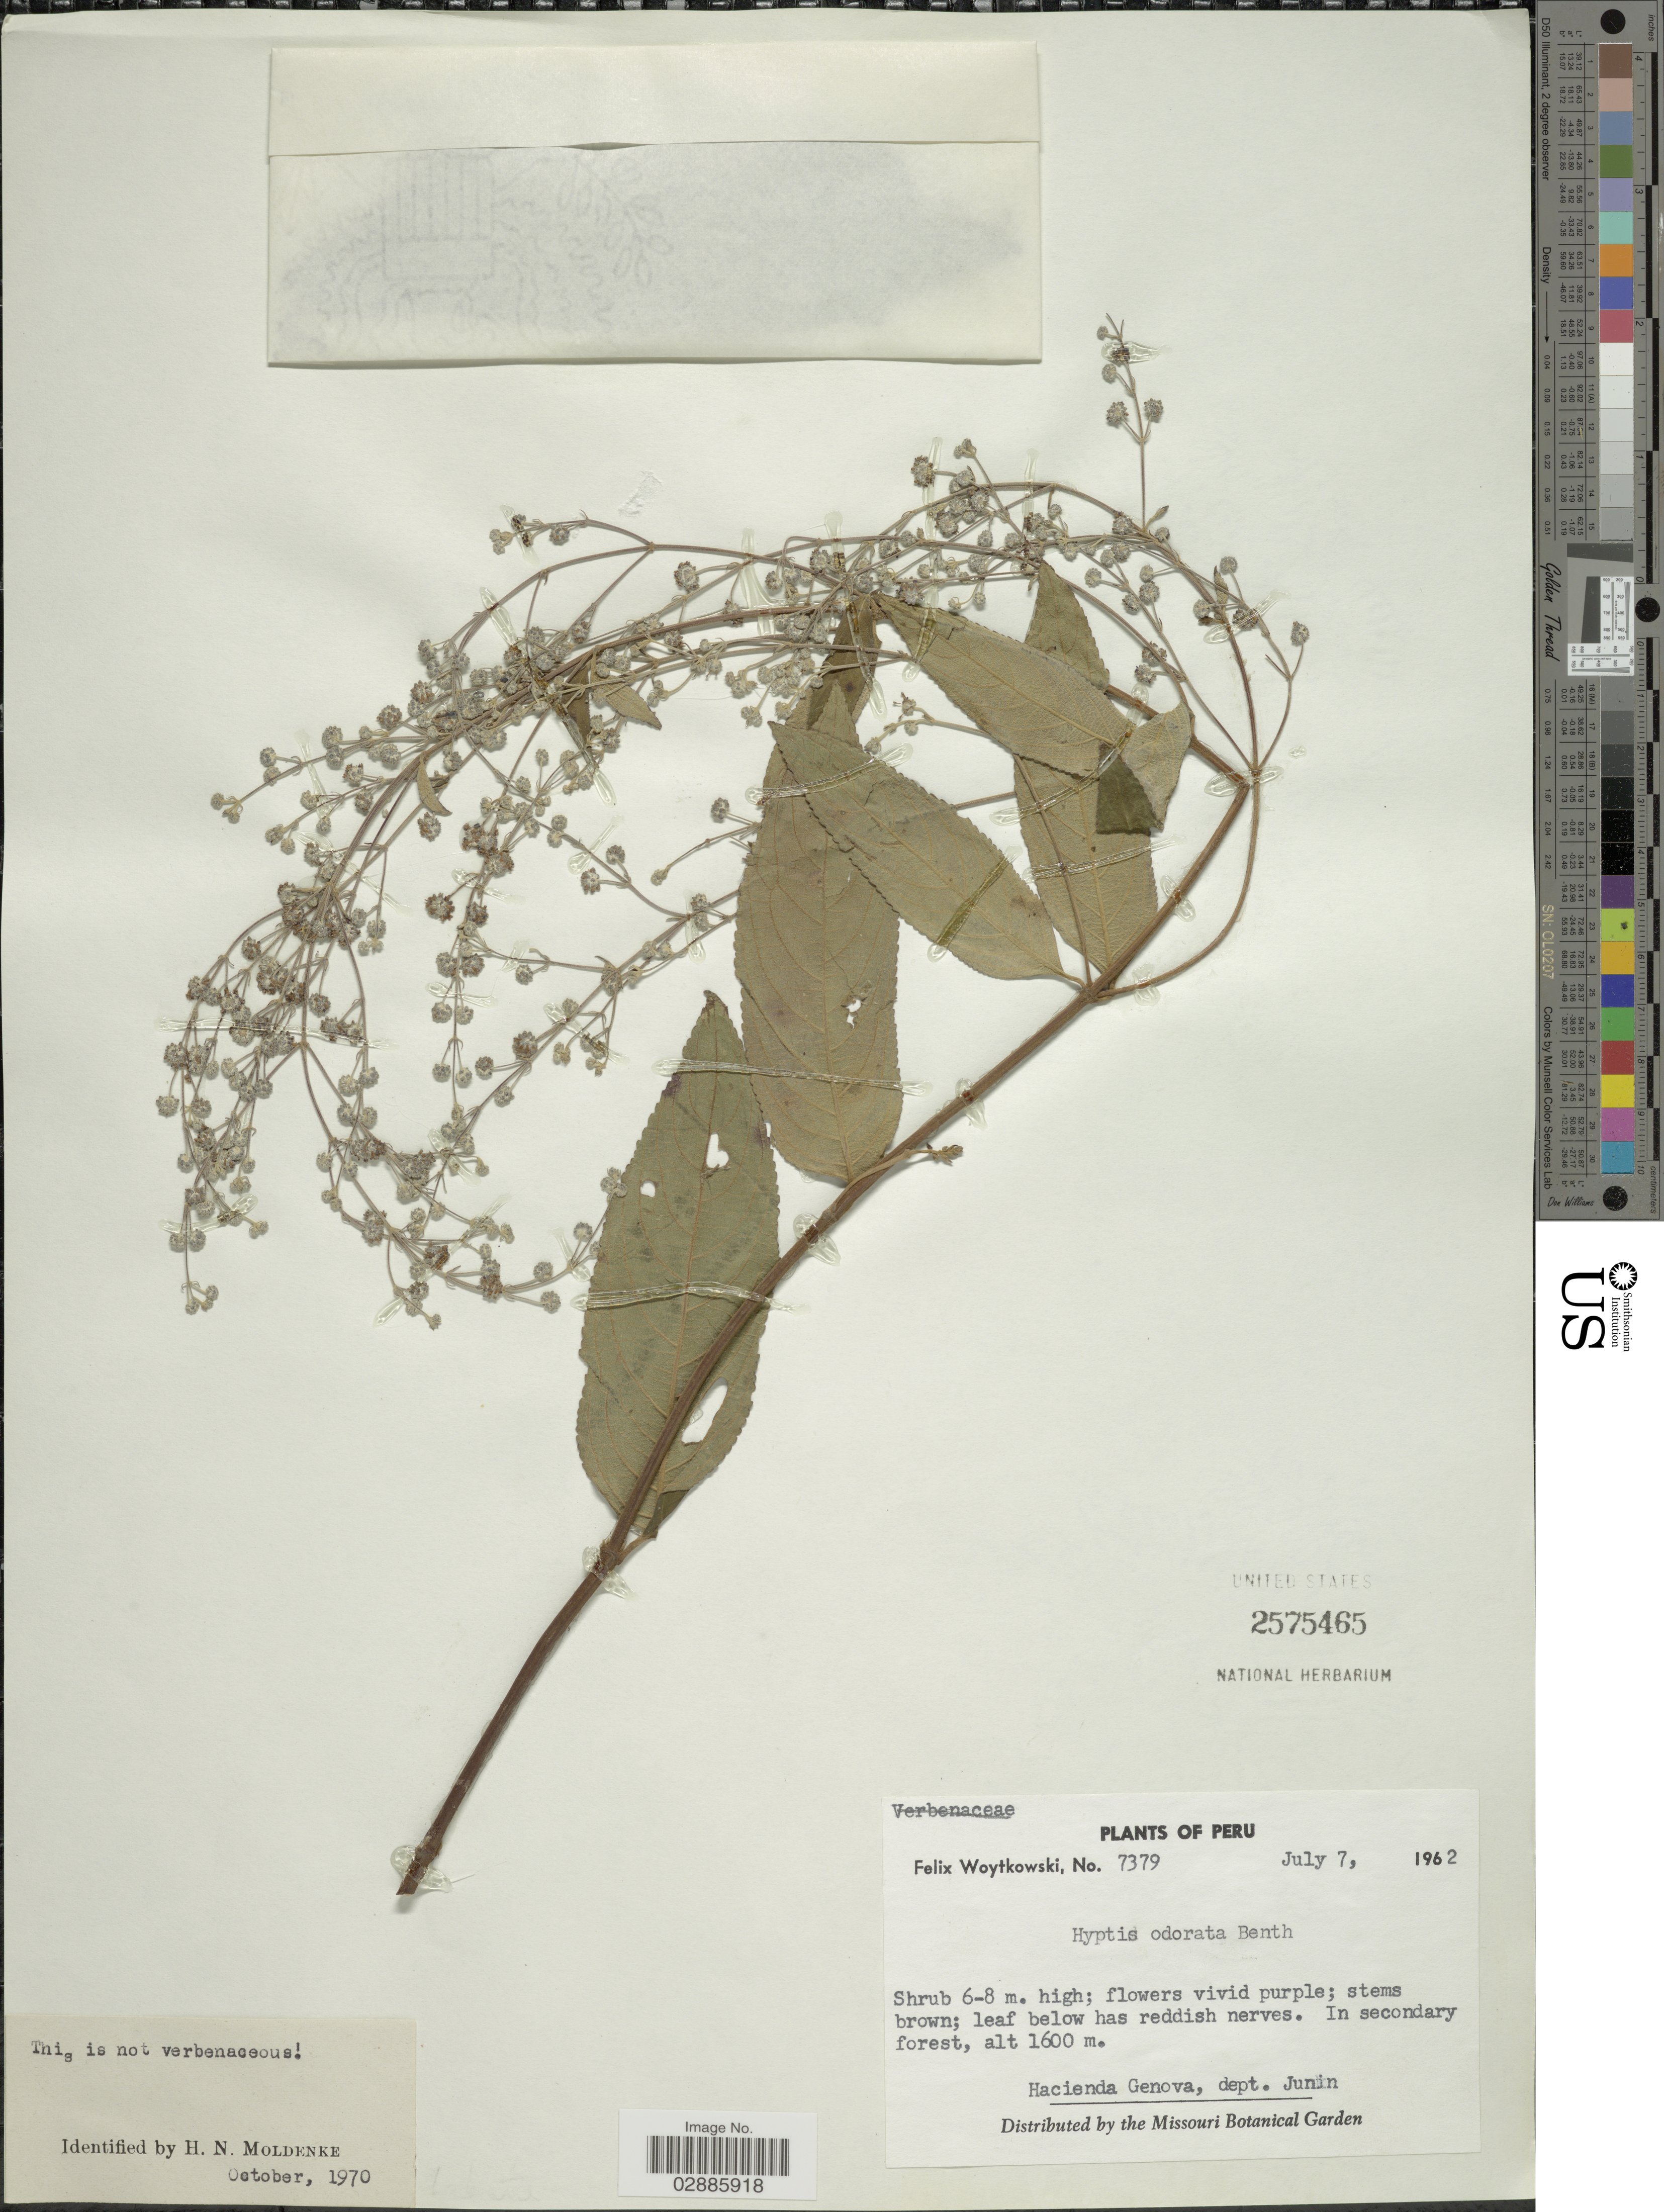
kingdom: Plantae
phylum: Tracheophyta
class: Magnoliopsida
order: Lamiales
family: Lamiaceae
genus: Hyptis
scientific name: Hyptis odorata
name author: Benth.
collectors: F. Woytkowski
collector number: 7379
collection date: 1962-07-07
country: Peru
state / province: Junín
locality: Hacienda Genova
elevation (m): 1600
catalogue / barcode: US 2575465